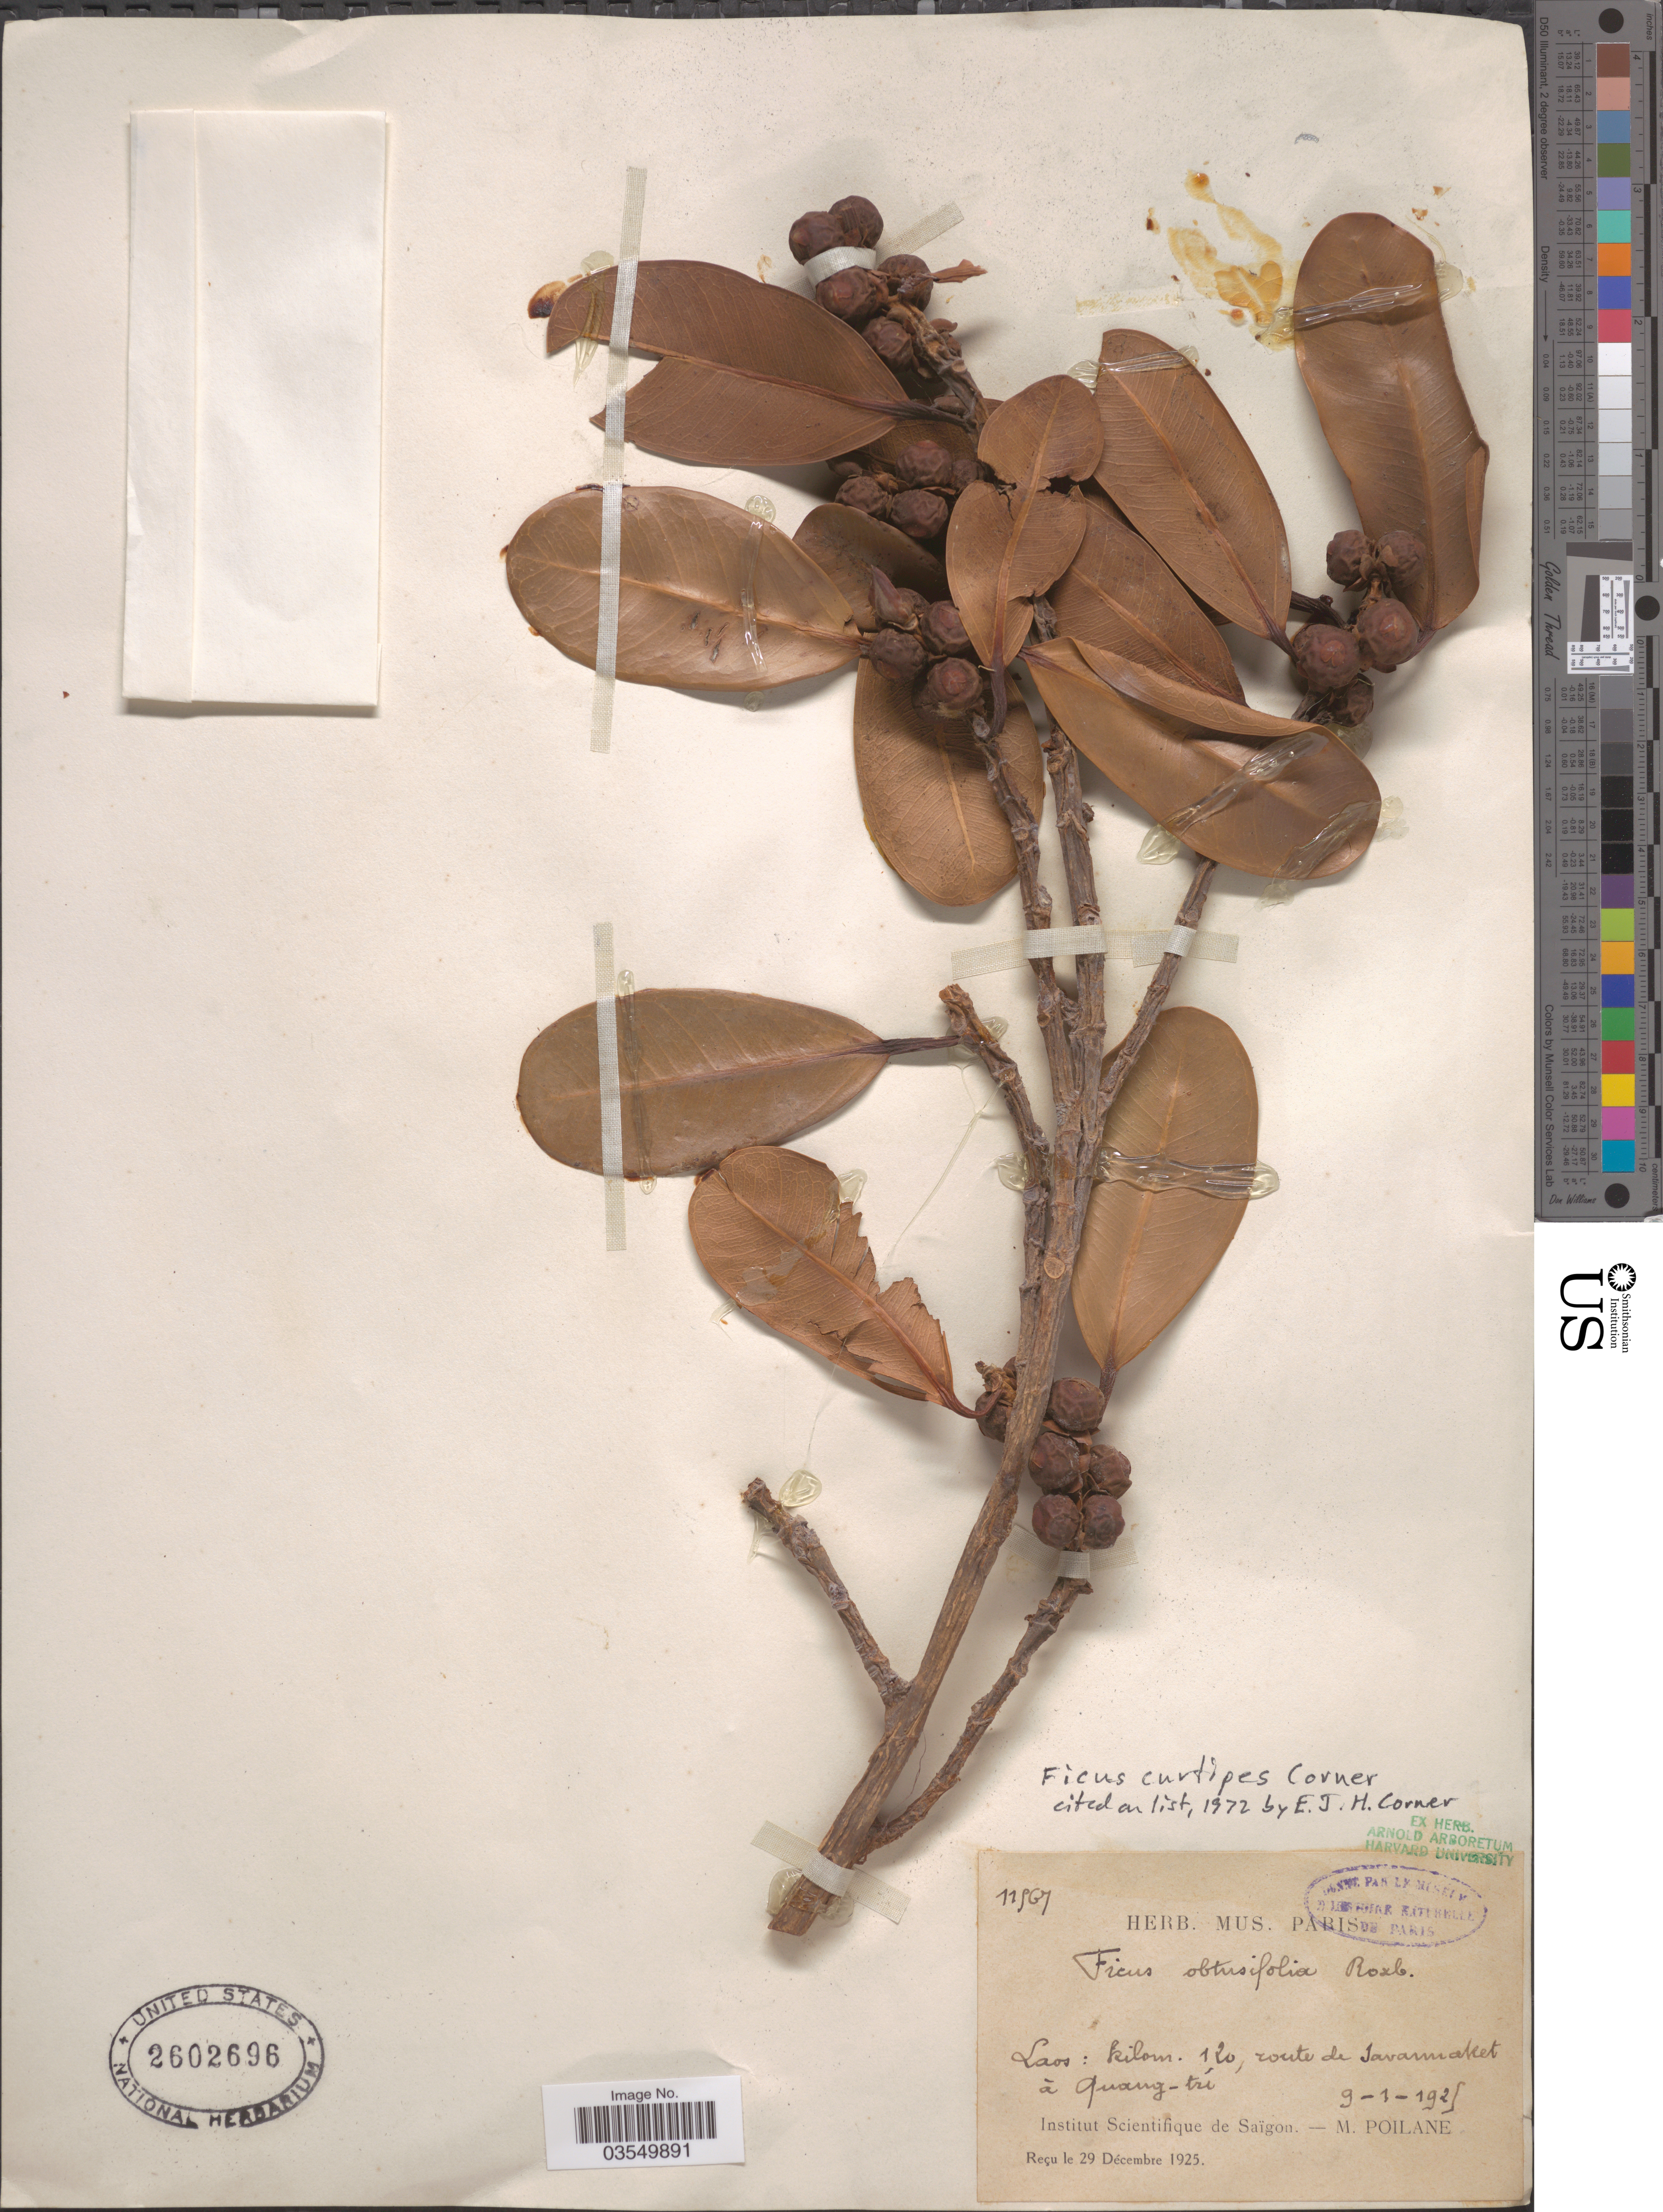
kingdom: Plantae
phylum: Tracheophyta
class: Magnoliopsida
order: Rosales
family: Moraceae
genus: Ficus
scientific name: Ficus curtipes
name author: Corner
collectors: M. Poilane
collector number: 11567*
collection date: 1925-01-09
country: Vietnam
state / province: Quang Tri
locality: Laos?: Kilom. 120, route de Savannaket à Quang-trí.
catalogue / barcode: US 2602696